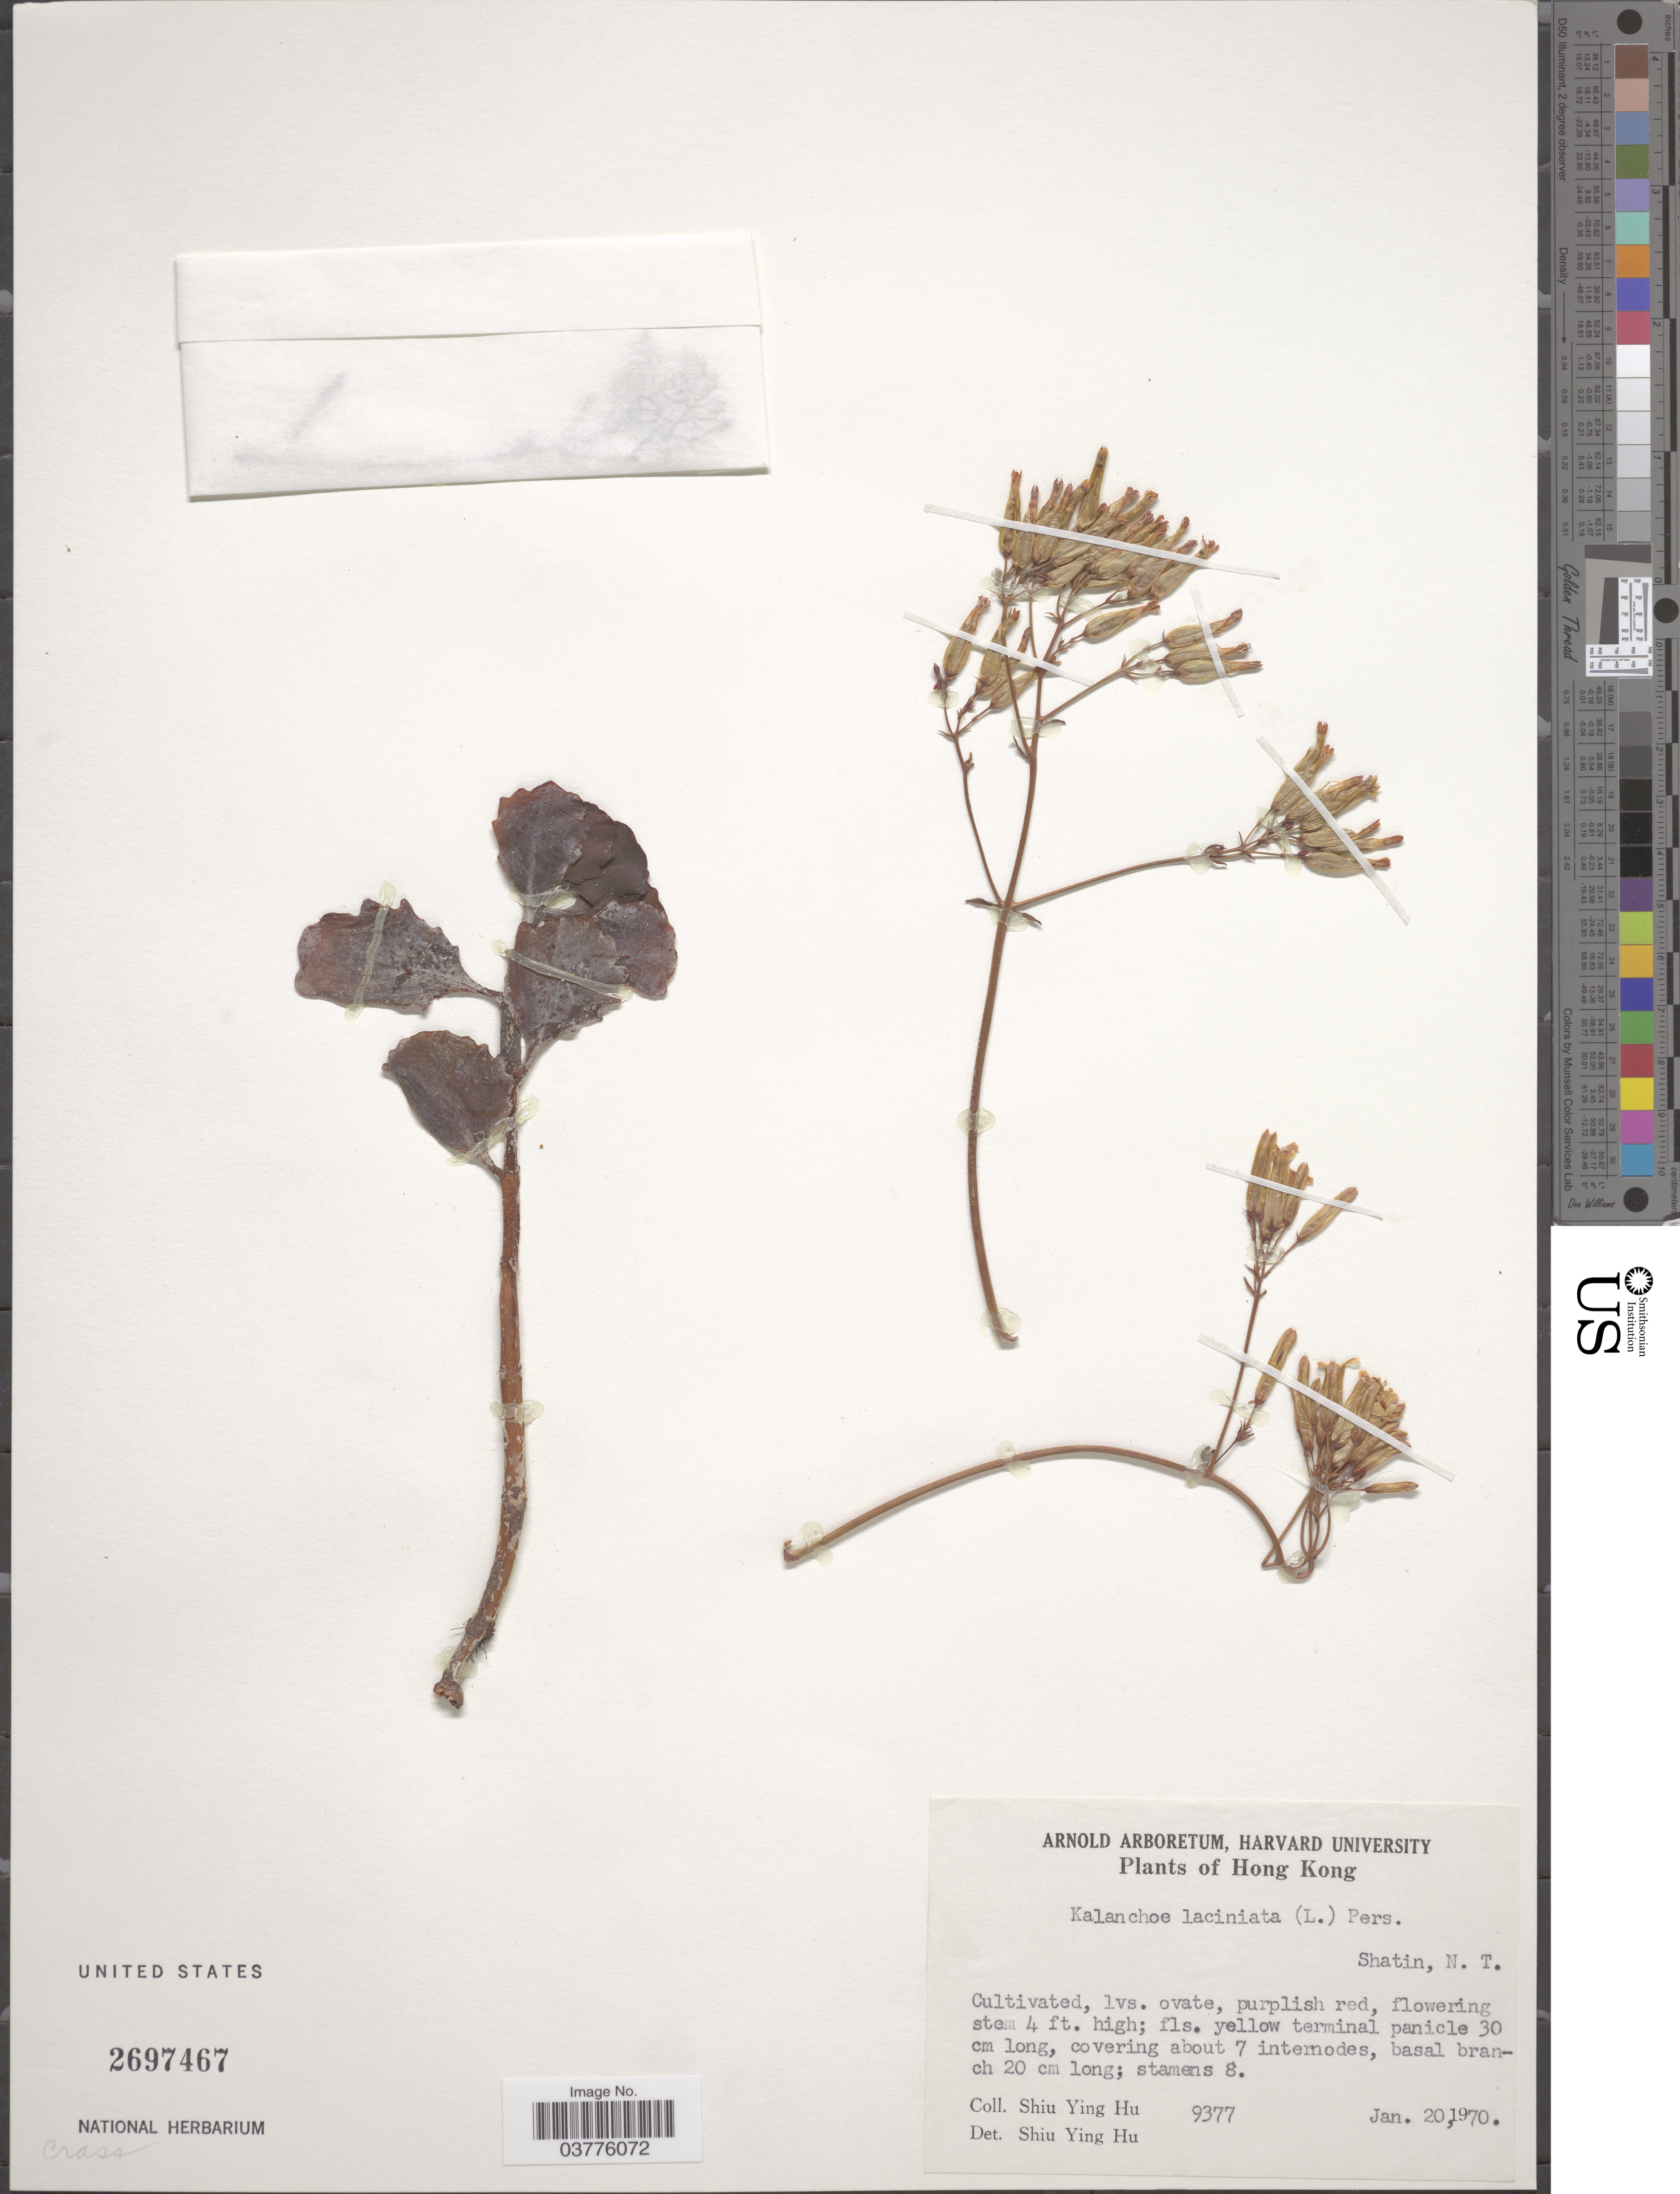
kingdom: Plantae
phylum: Tracheophyta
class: Magnoliopsida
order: Saxifragales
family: Crassulaceae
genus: Kalanchoe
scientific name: Kalanchoe laciniata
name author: (L.) DC.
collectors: S. Y. Hu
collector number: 9377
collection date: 1970-01-20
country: China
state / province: Hong Kong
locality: Shatin, N. T.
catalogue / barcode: US 2697467